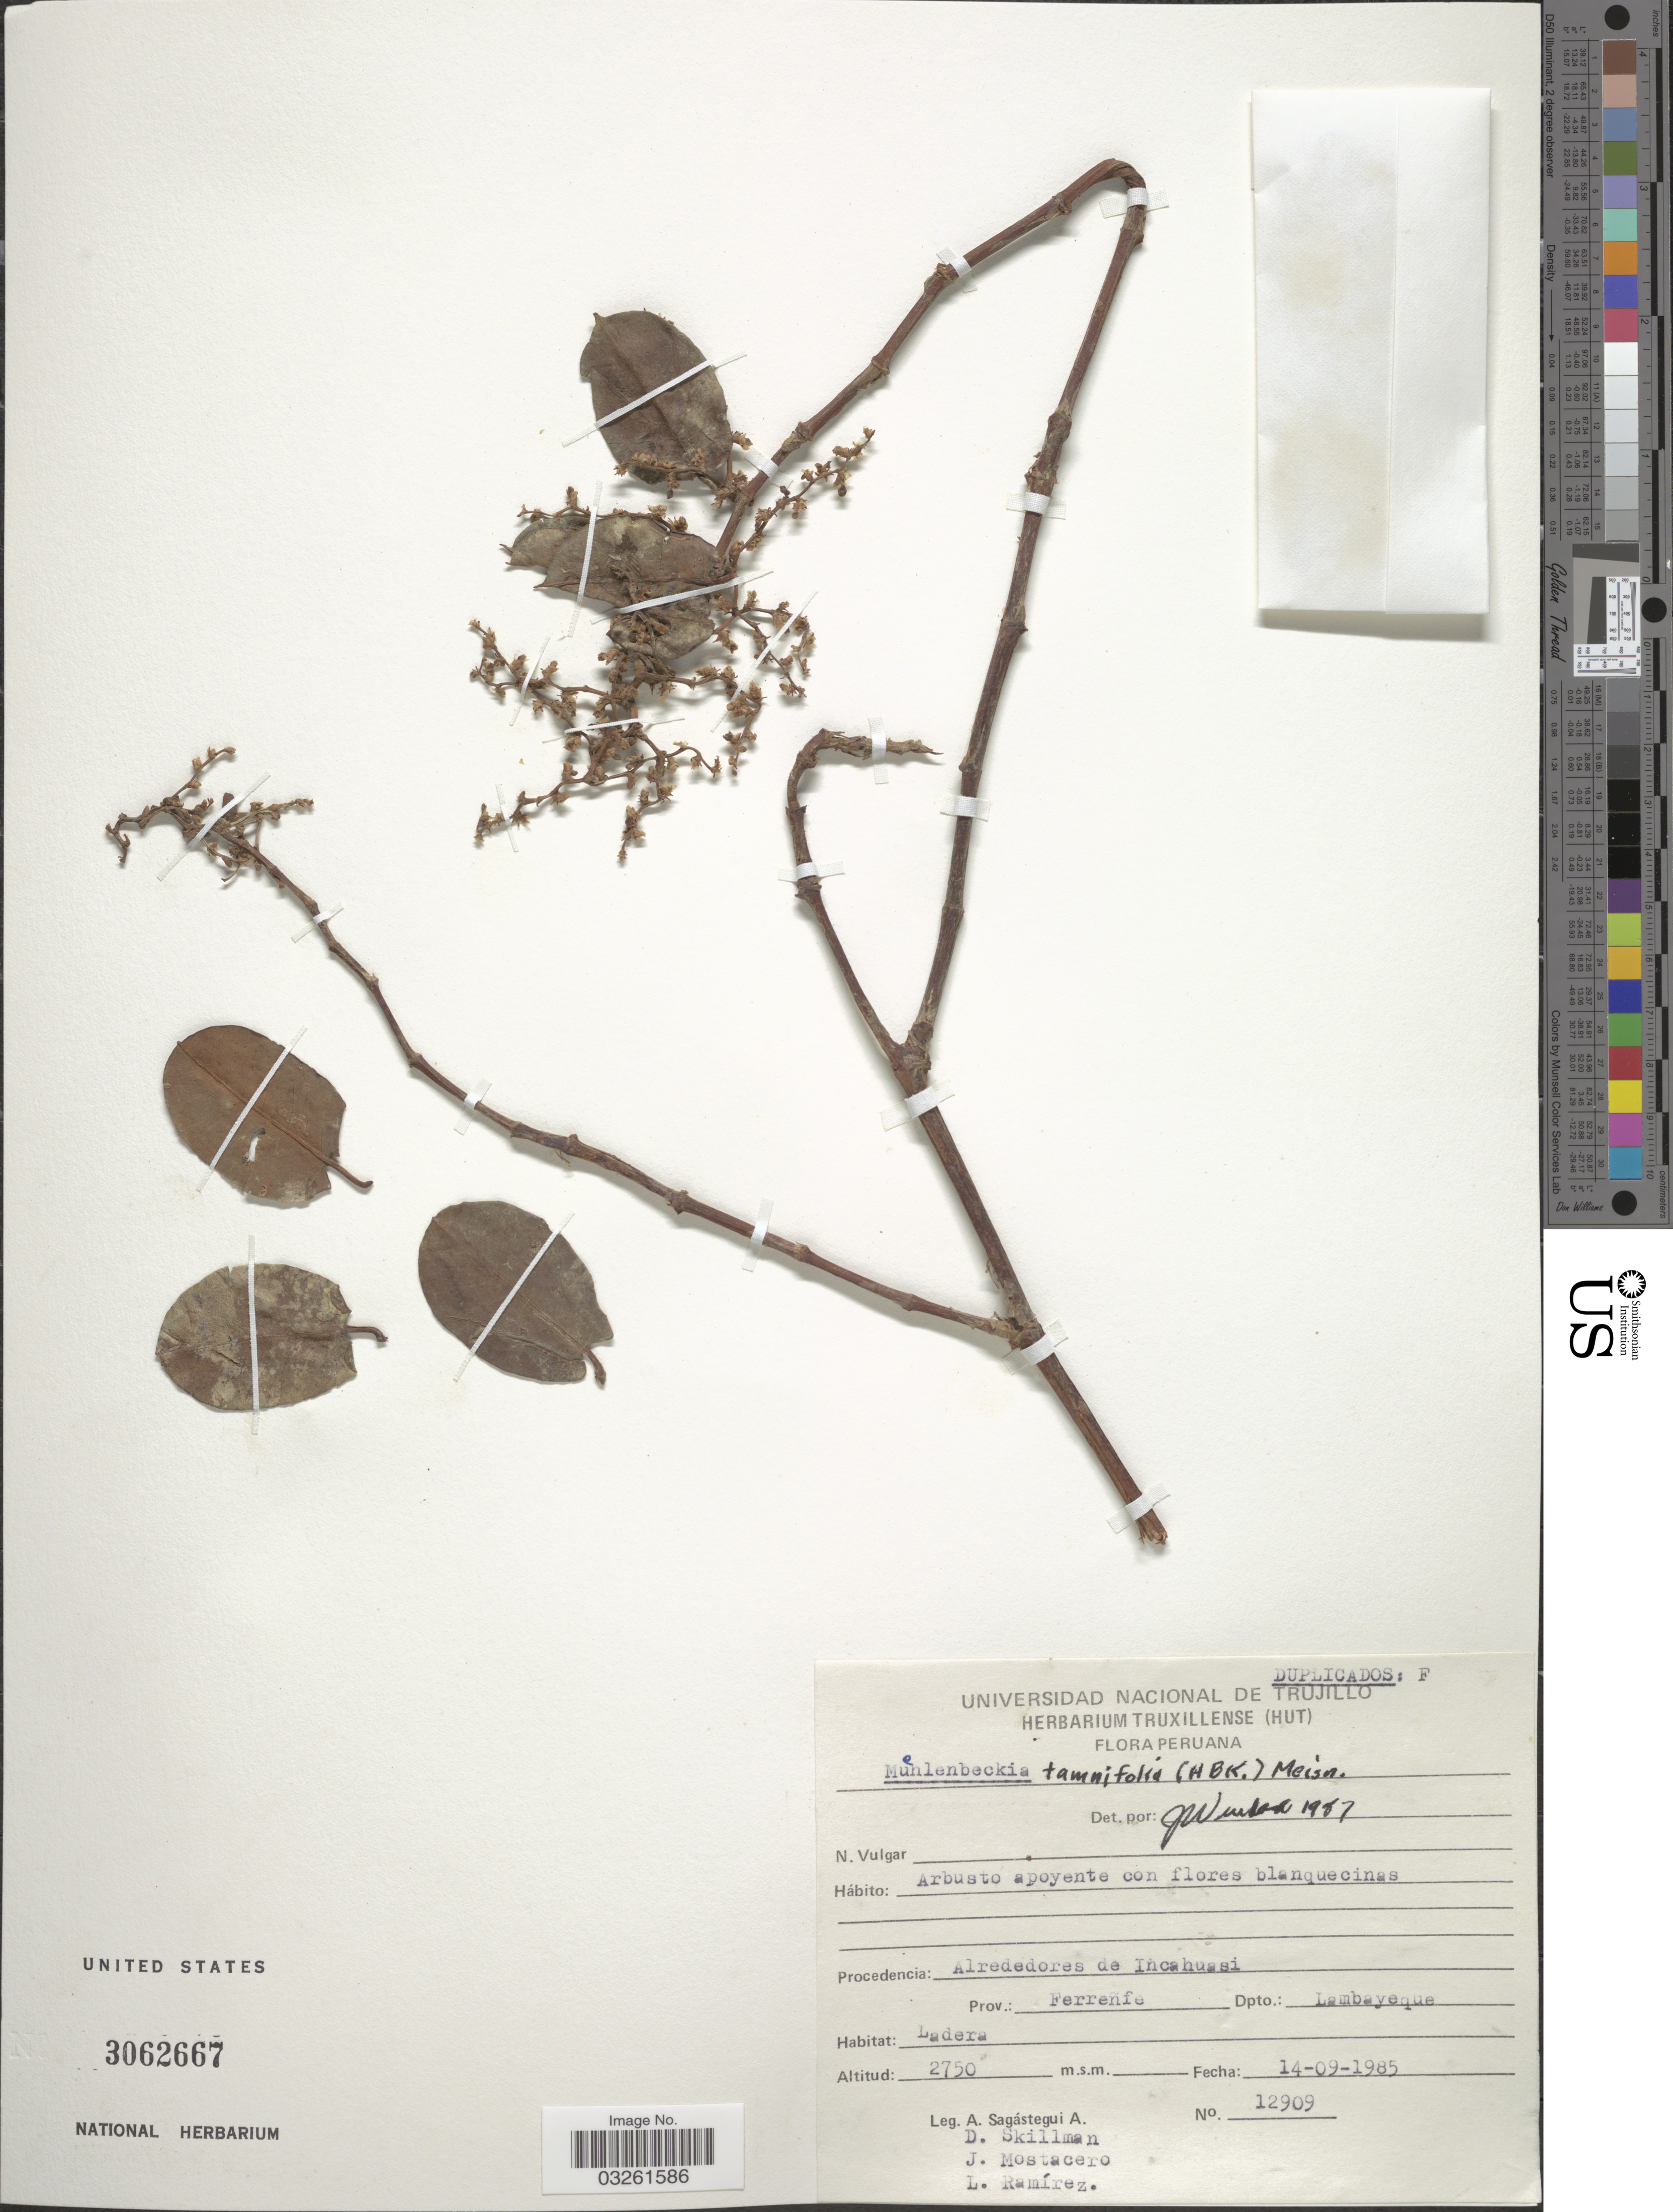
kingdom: Plantae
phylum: Tracheophyta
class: Magnoliopsida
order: Caryophyllales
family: Polygonaceae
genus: Muehlenbeckia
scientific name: Muehlenbeckia tamnifolia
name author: (Kunth) Meisn.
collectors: A. Sagástegui A., D. Skillman, J. Mostacero & L. Ramirez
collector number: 12909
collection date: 1985-09-14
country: Peru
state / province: Lambayeque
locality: Procedencia: Alrededores de Incahuasi, Prov. Ferreñfe de Incahuasi, Prov.: Ferreñfe, Dpto.: Lambayeque.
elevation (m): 2750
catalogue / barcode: US 3062667